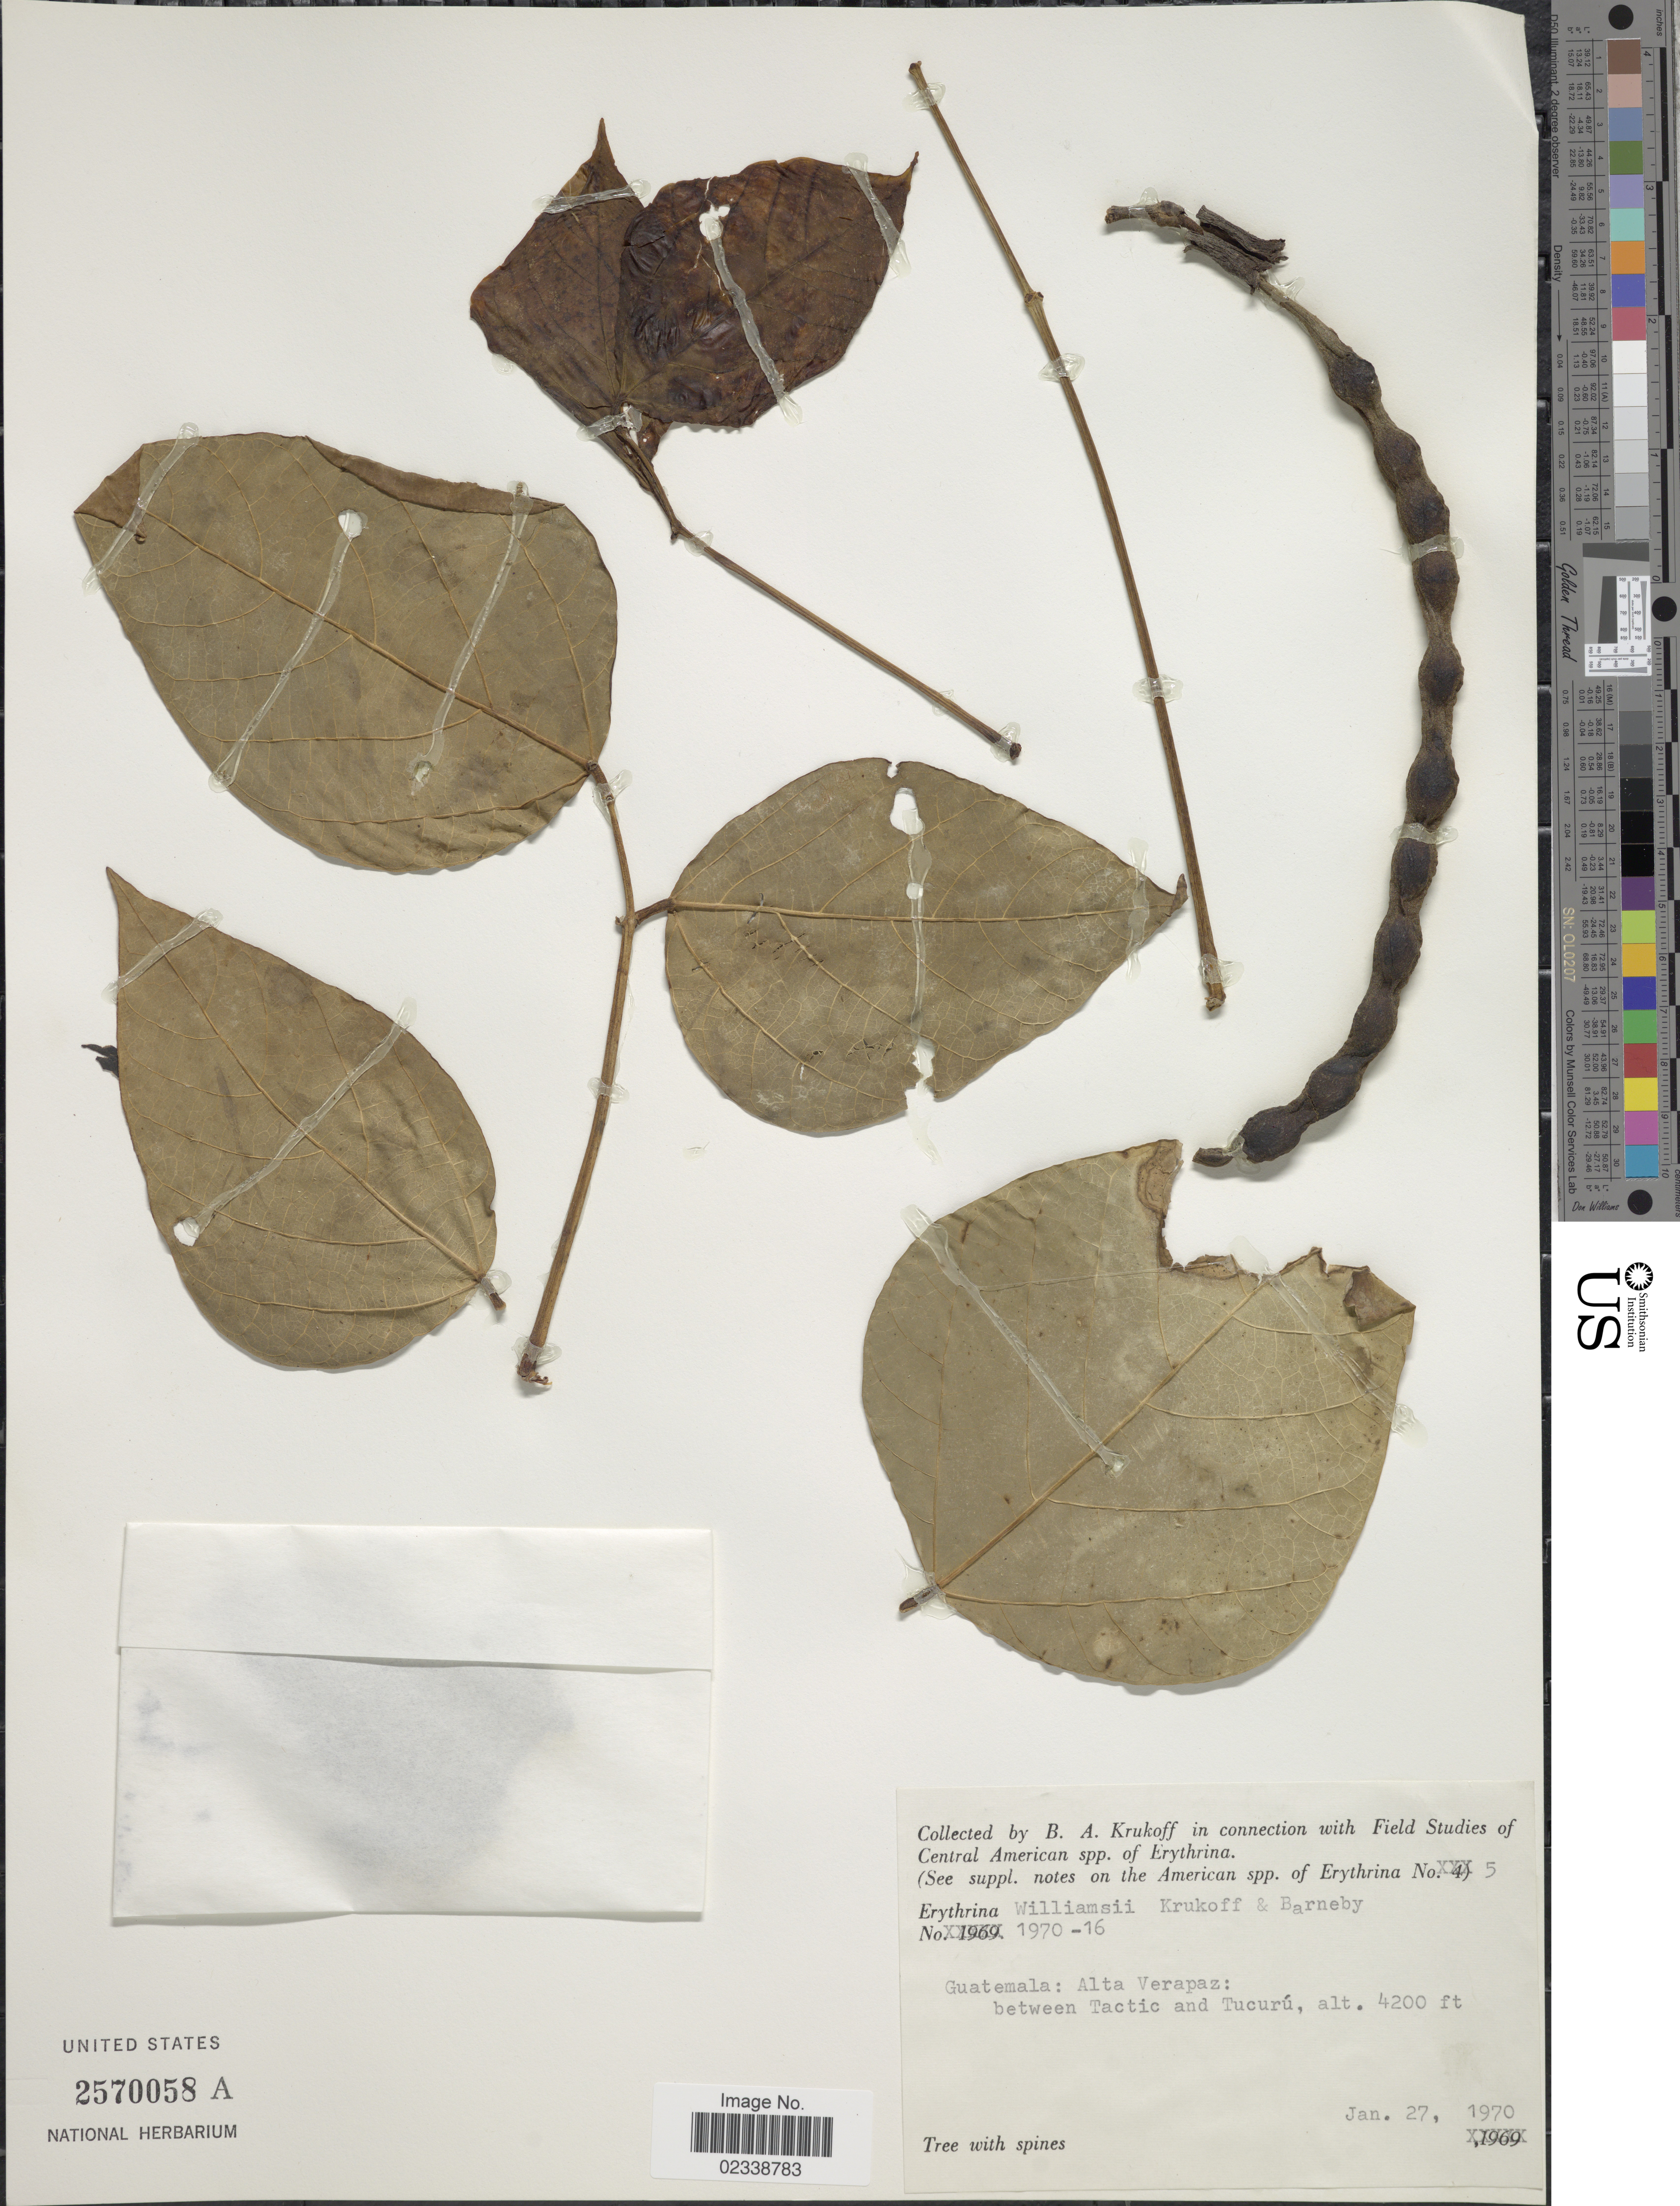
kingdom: Plantae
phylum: Tracheophyta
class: Magnoliopsida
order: Fabales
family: Fabaceae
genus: Erythrina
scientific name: Erythrina williamsii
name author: Krukoff & Barneby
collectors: B. A. Krukoff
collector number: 1970-16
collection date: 1970-01-27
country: Guatemala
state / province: Alta Verapaz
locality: Between Tactic and Tucuru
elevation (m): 1280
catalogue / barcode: US 2570058A